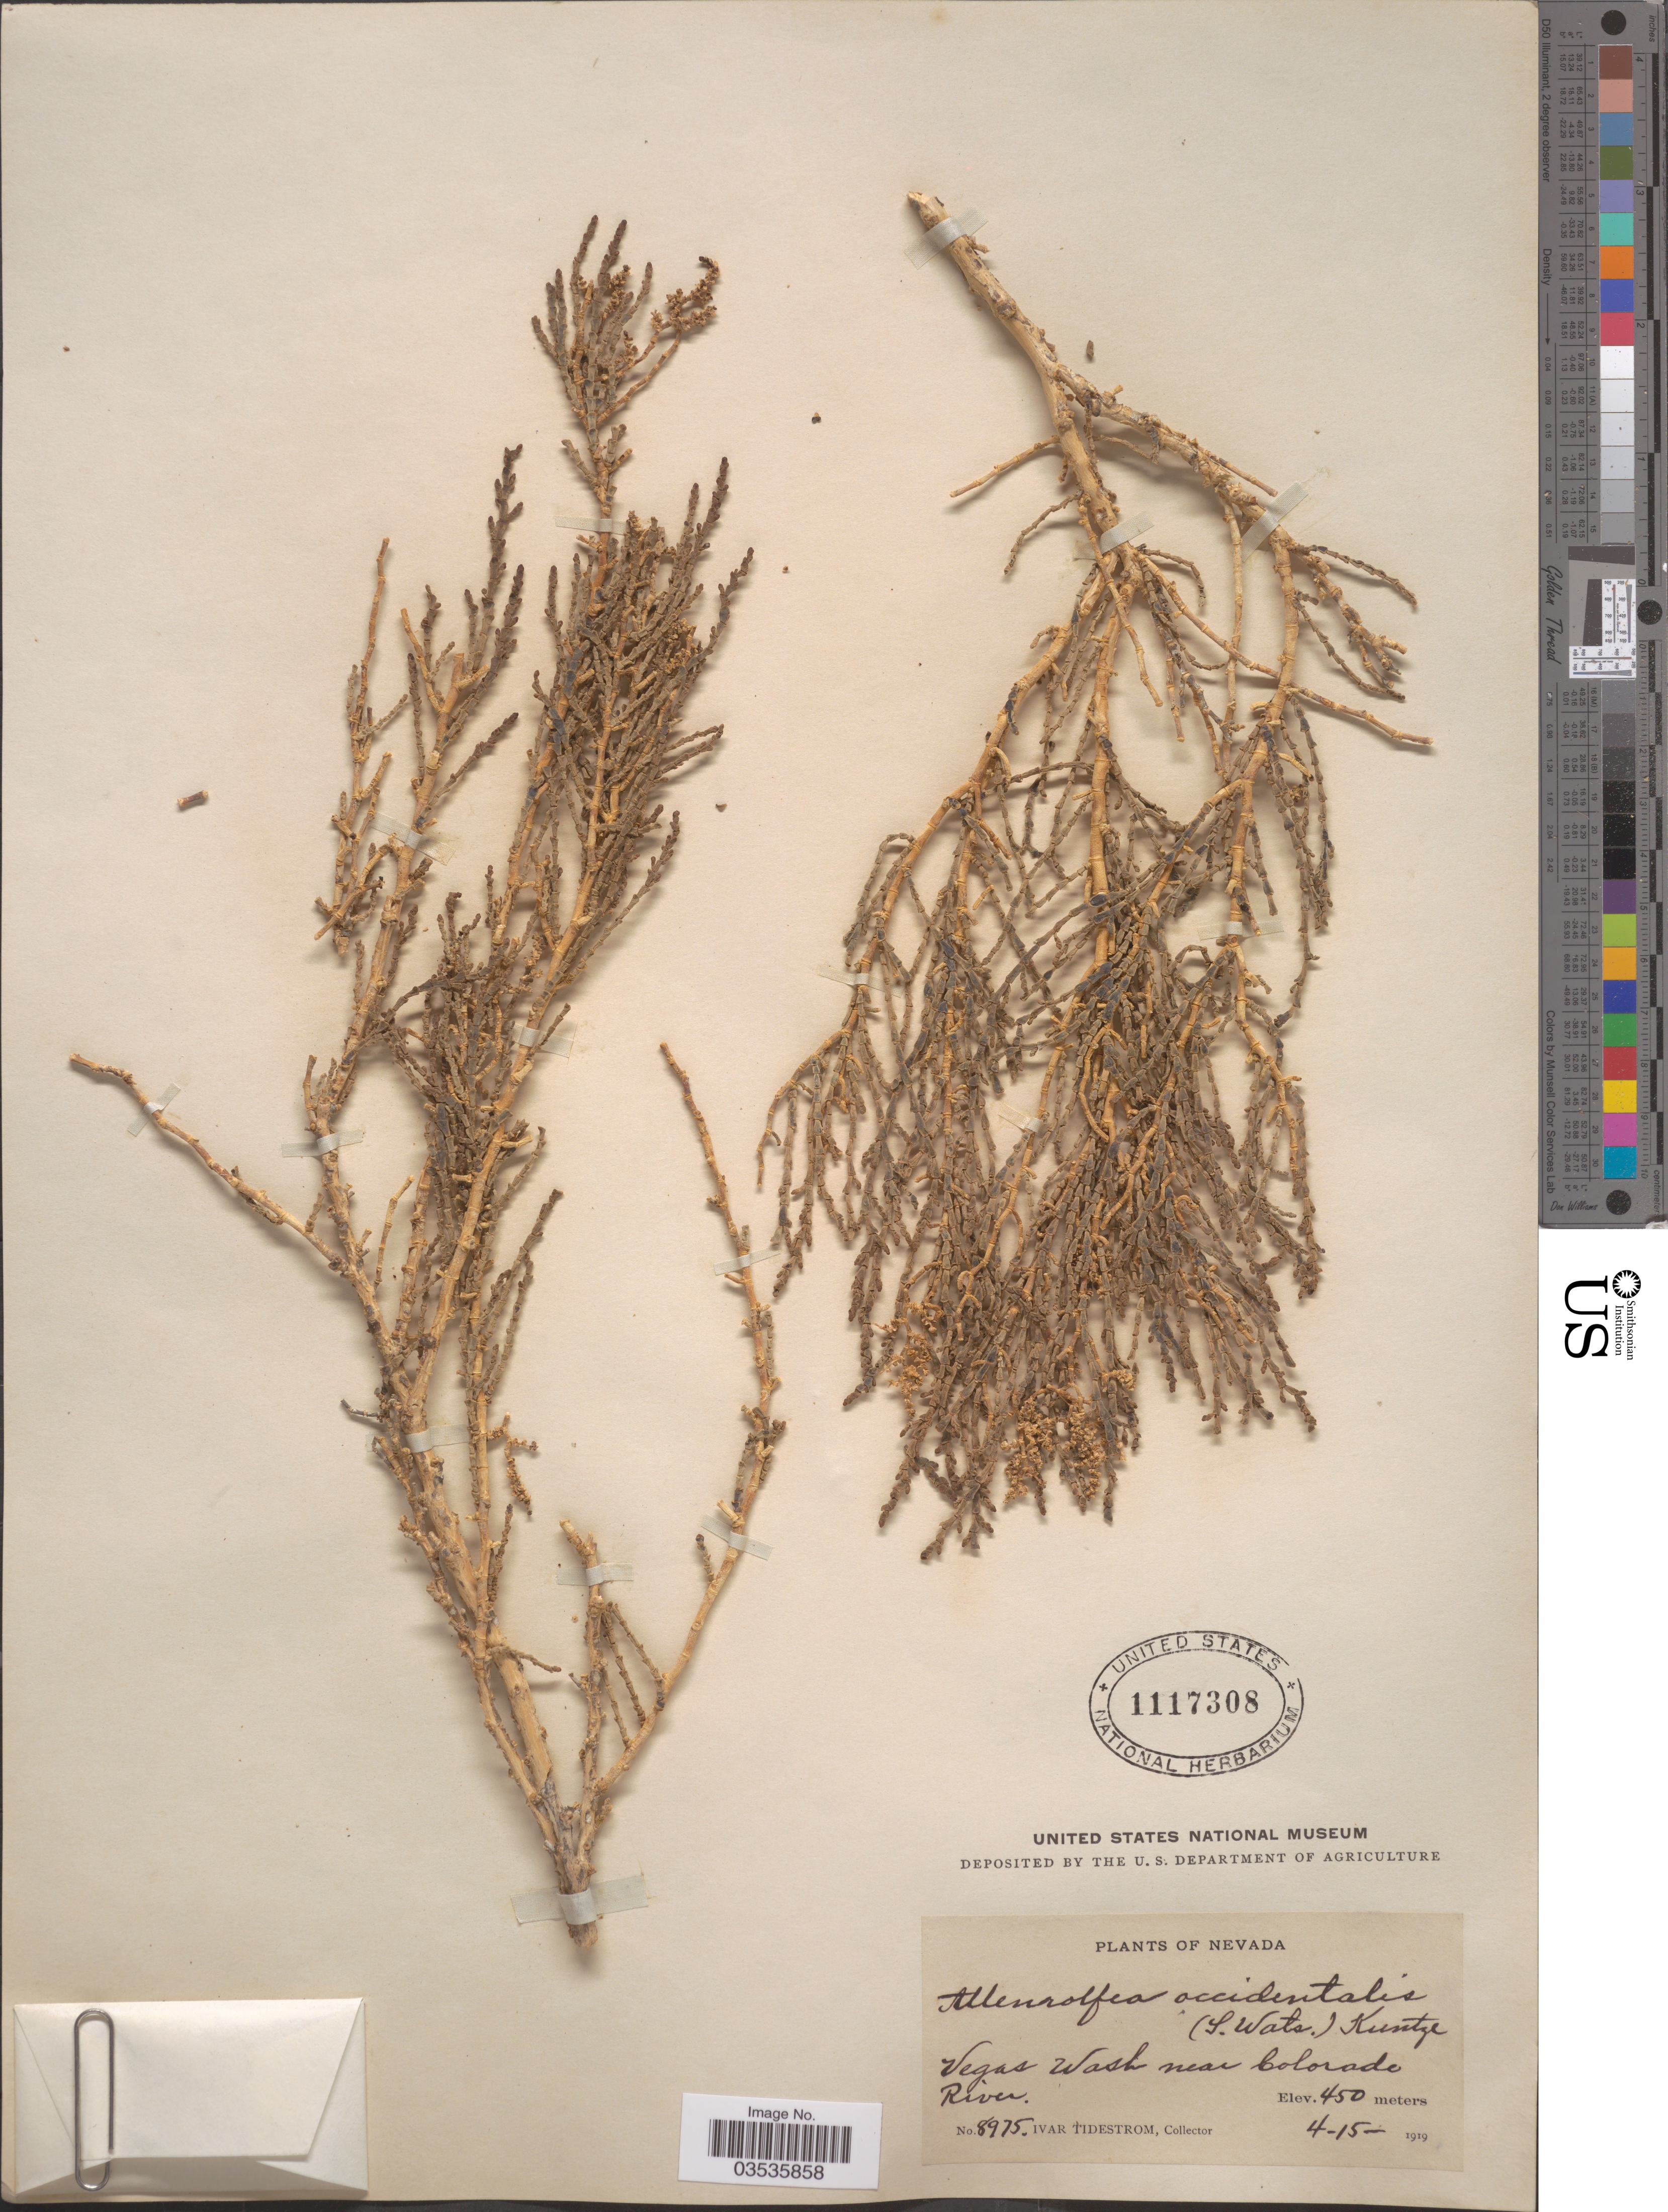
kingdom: Plantae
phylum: Tracheophyta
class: Magnoliopsida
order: Caryophyllales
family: Amaranthaceae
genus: Allenrolfea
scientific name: Allenrolfea occidentalis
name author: (S. Watson) Kuntze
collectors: I. F. Tidestrom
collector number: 8975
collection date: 1919-04-15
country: United States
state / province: Nevada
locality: Vegas Wash near Colorado River.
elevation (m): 450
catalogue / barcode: US 1117308